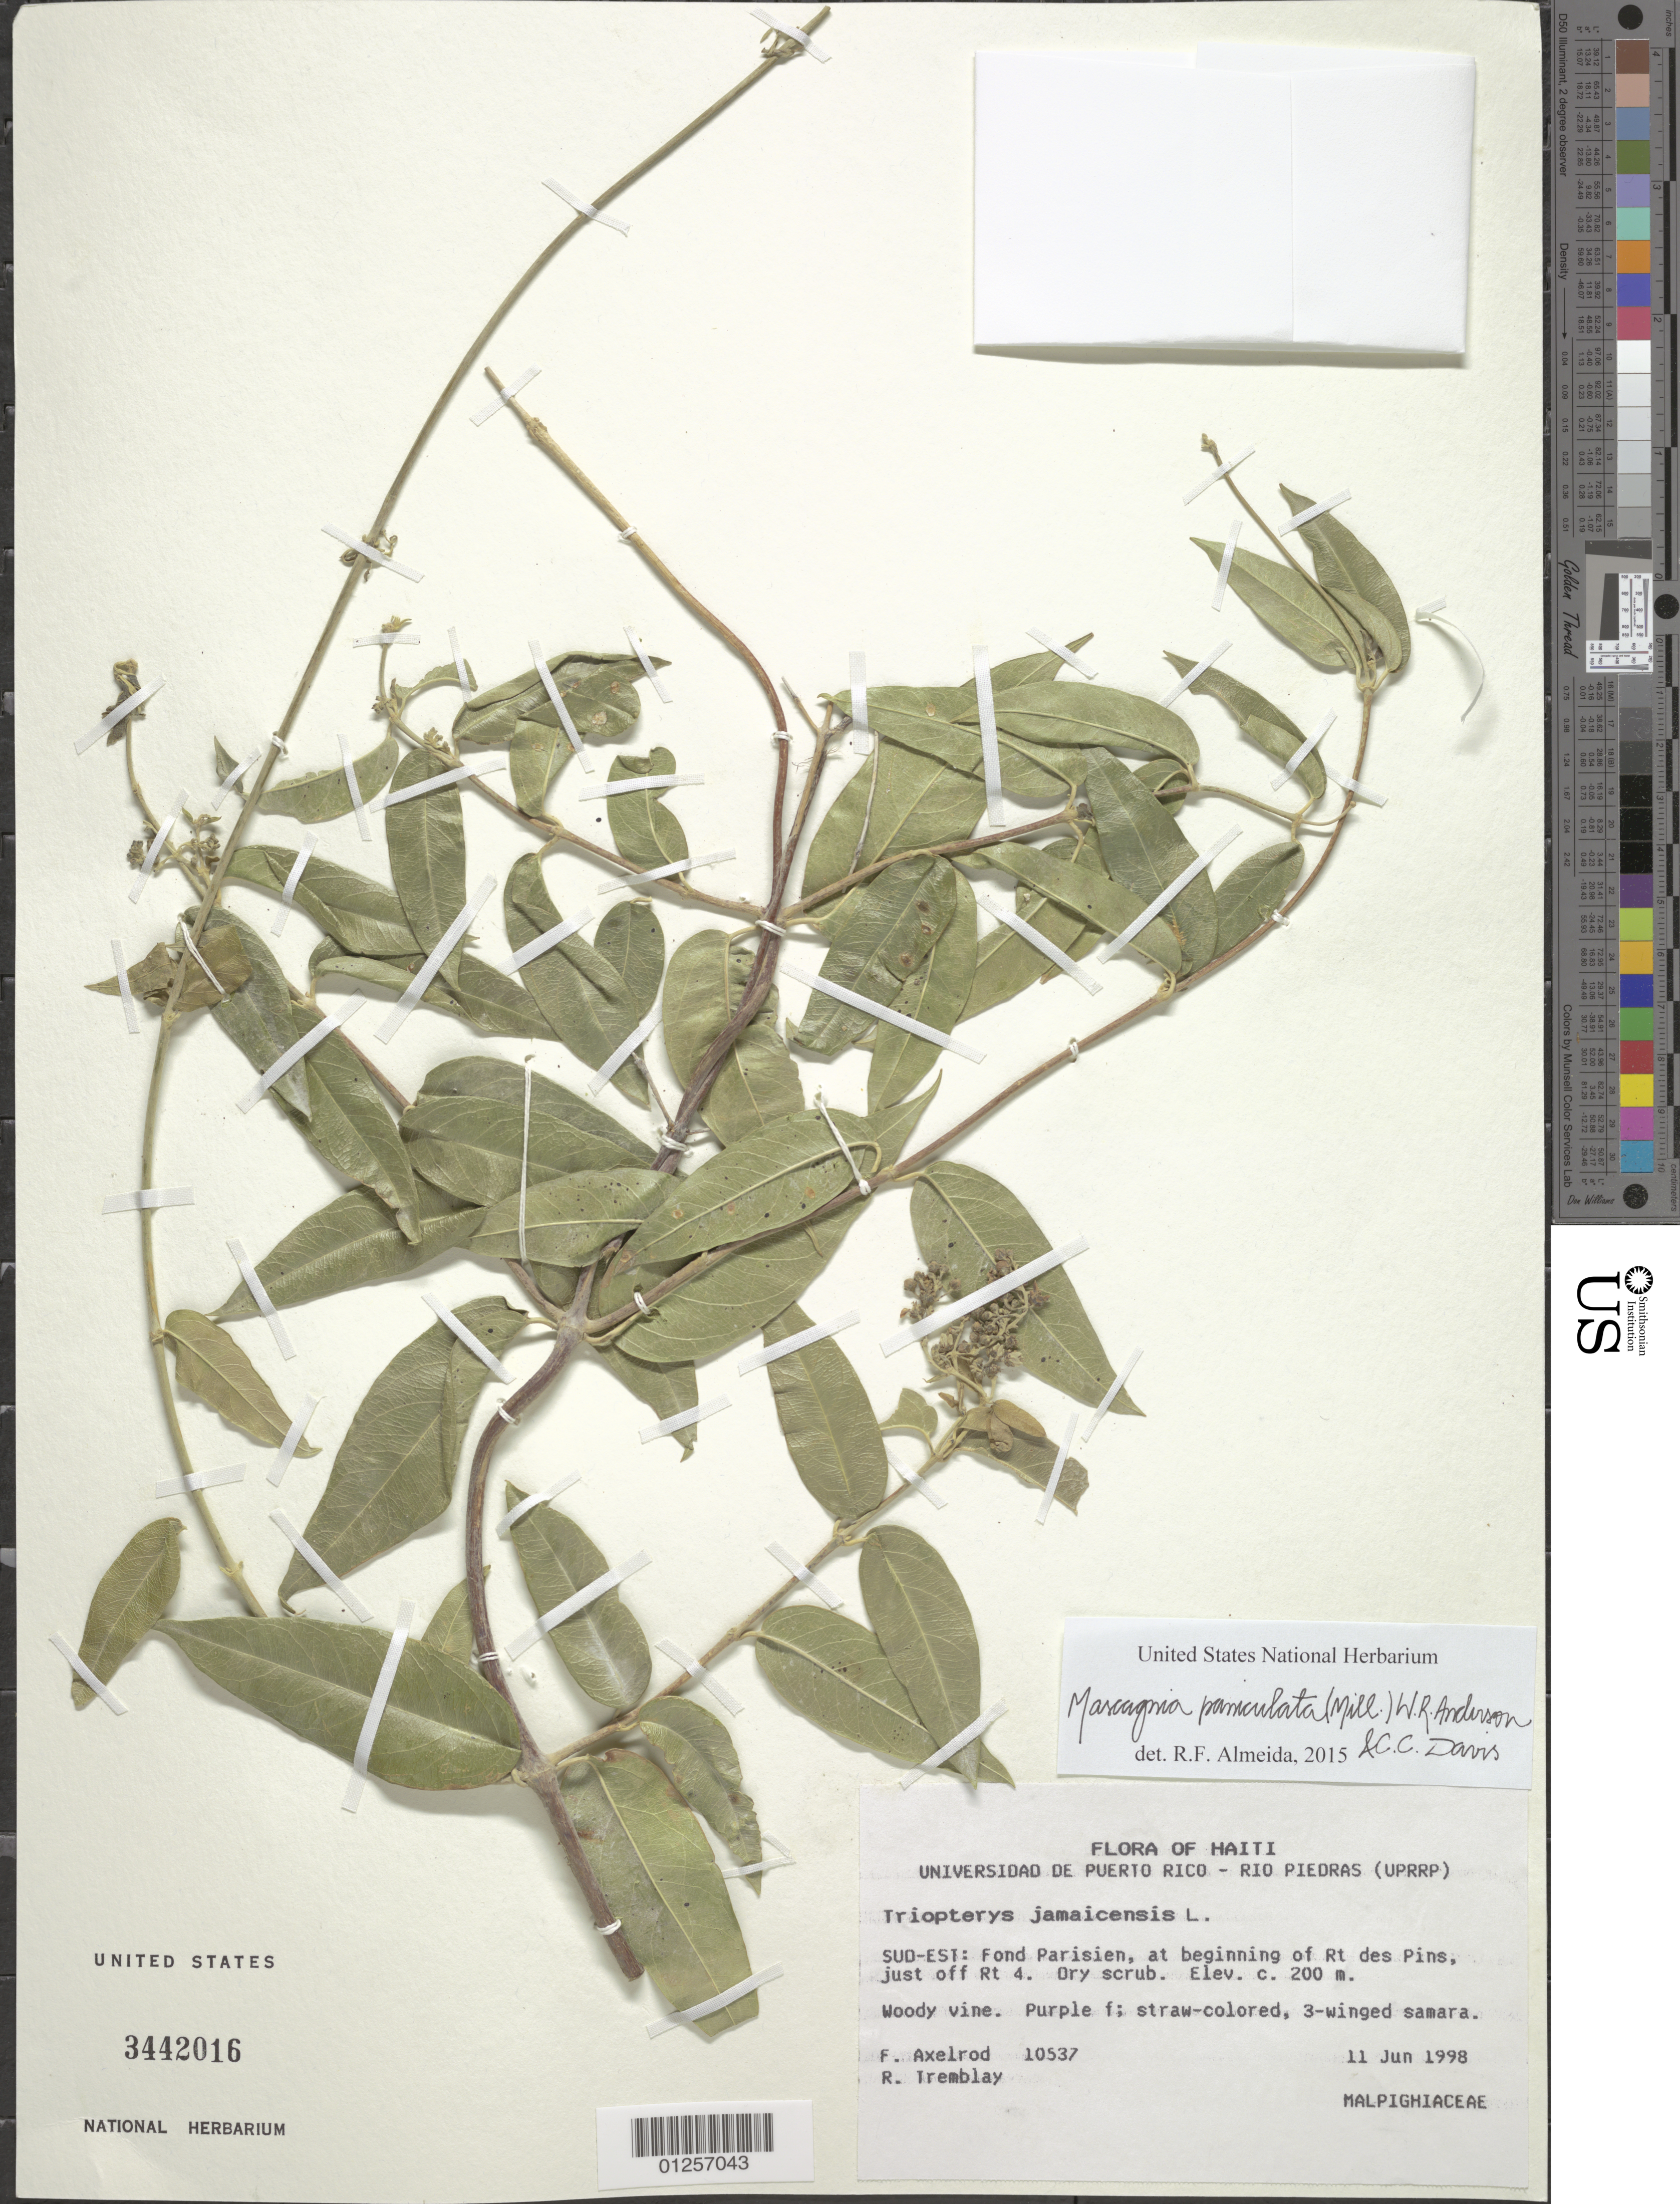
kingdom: Plantae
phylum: Tracheophyta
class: Magnoliopsida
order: Malpighiales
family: Malpighiaceae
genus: Mascagnia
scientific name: Mascagnia paniculata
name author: (Mill.) W.R. Anderson & C. Davis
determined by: De Almeida, R. F., (HUEFS), Universidade Estadual de Feira de Santana (BRAZIL)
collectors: F. S. Axelrod & R. L. Tremblay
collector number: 10537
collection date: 1998-06-11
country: Haiti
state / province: Sud-Est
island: Hispaniola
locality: Fond Parisien, at beginning of Rt. des Pins, just off Rt. 4.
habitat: Dry scrub.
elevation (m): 200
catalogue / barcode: US 3442016